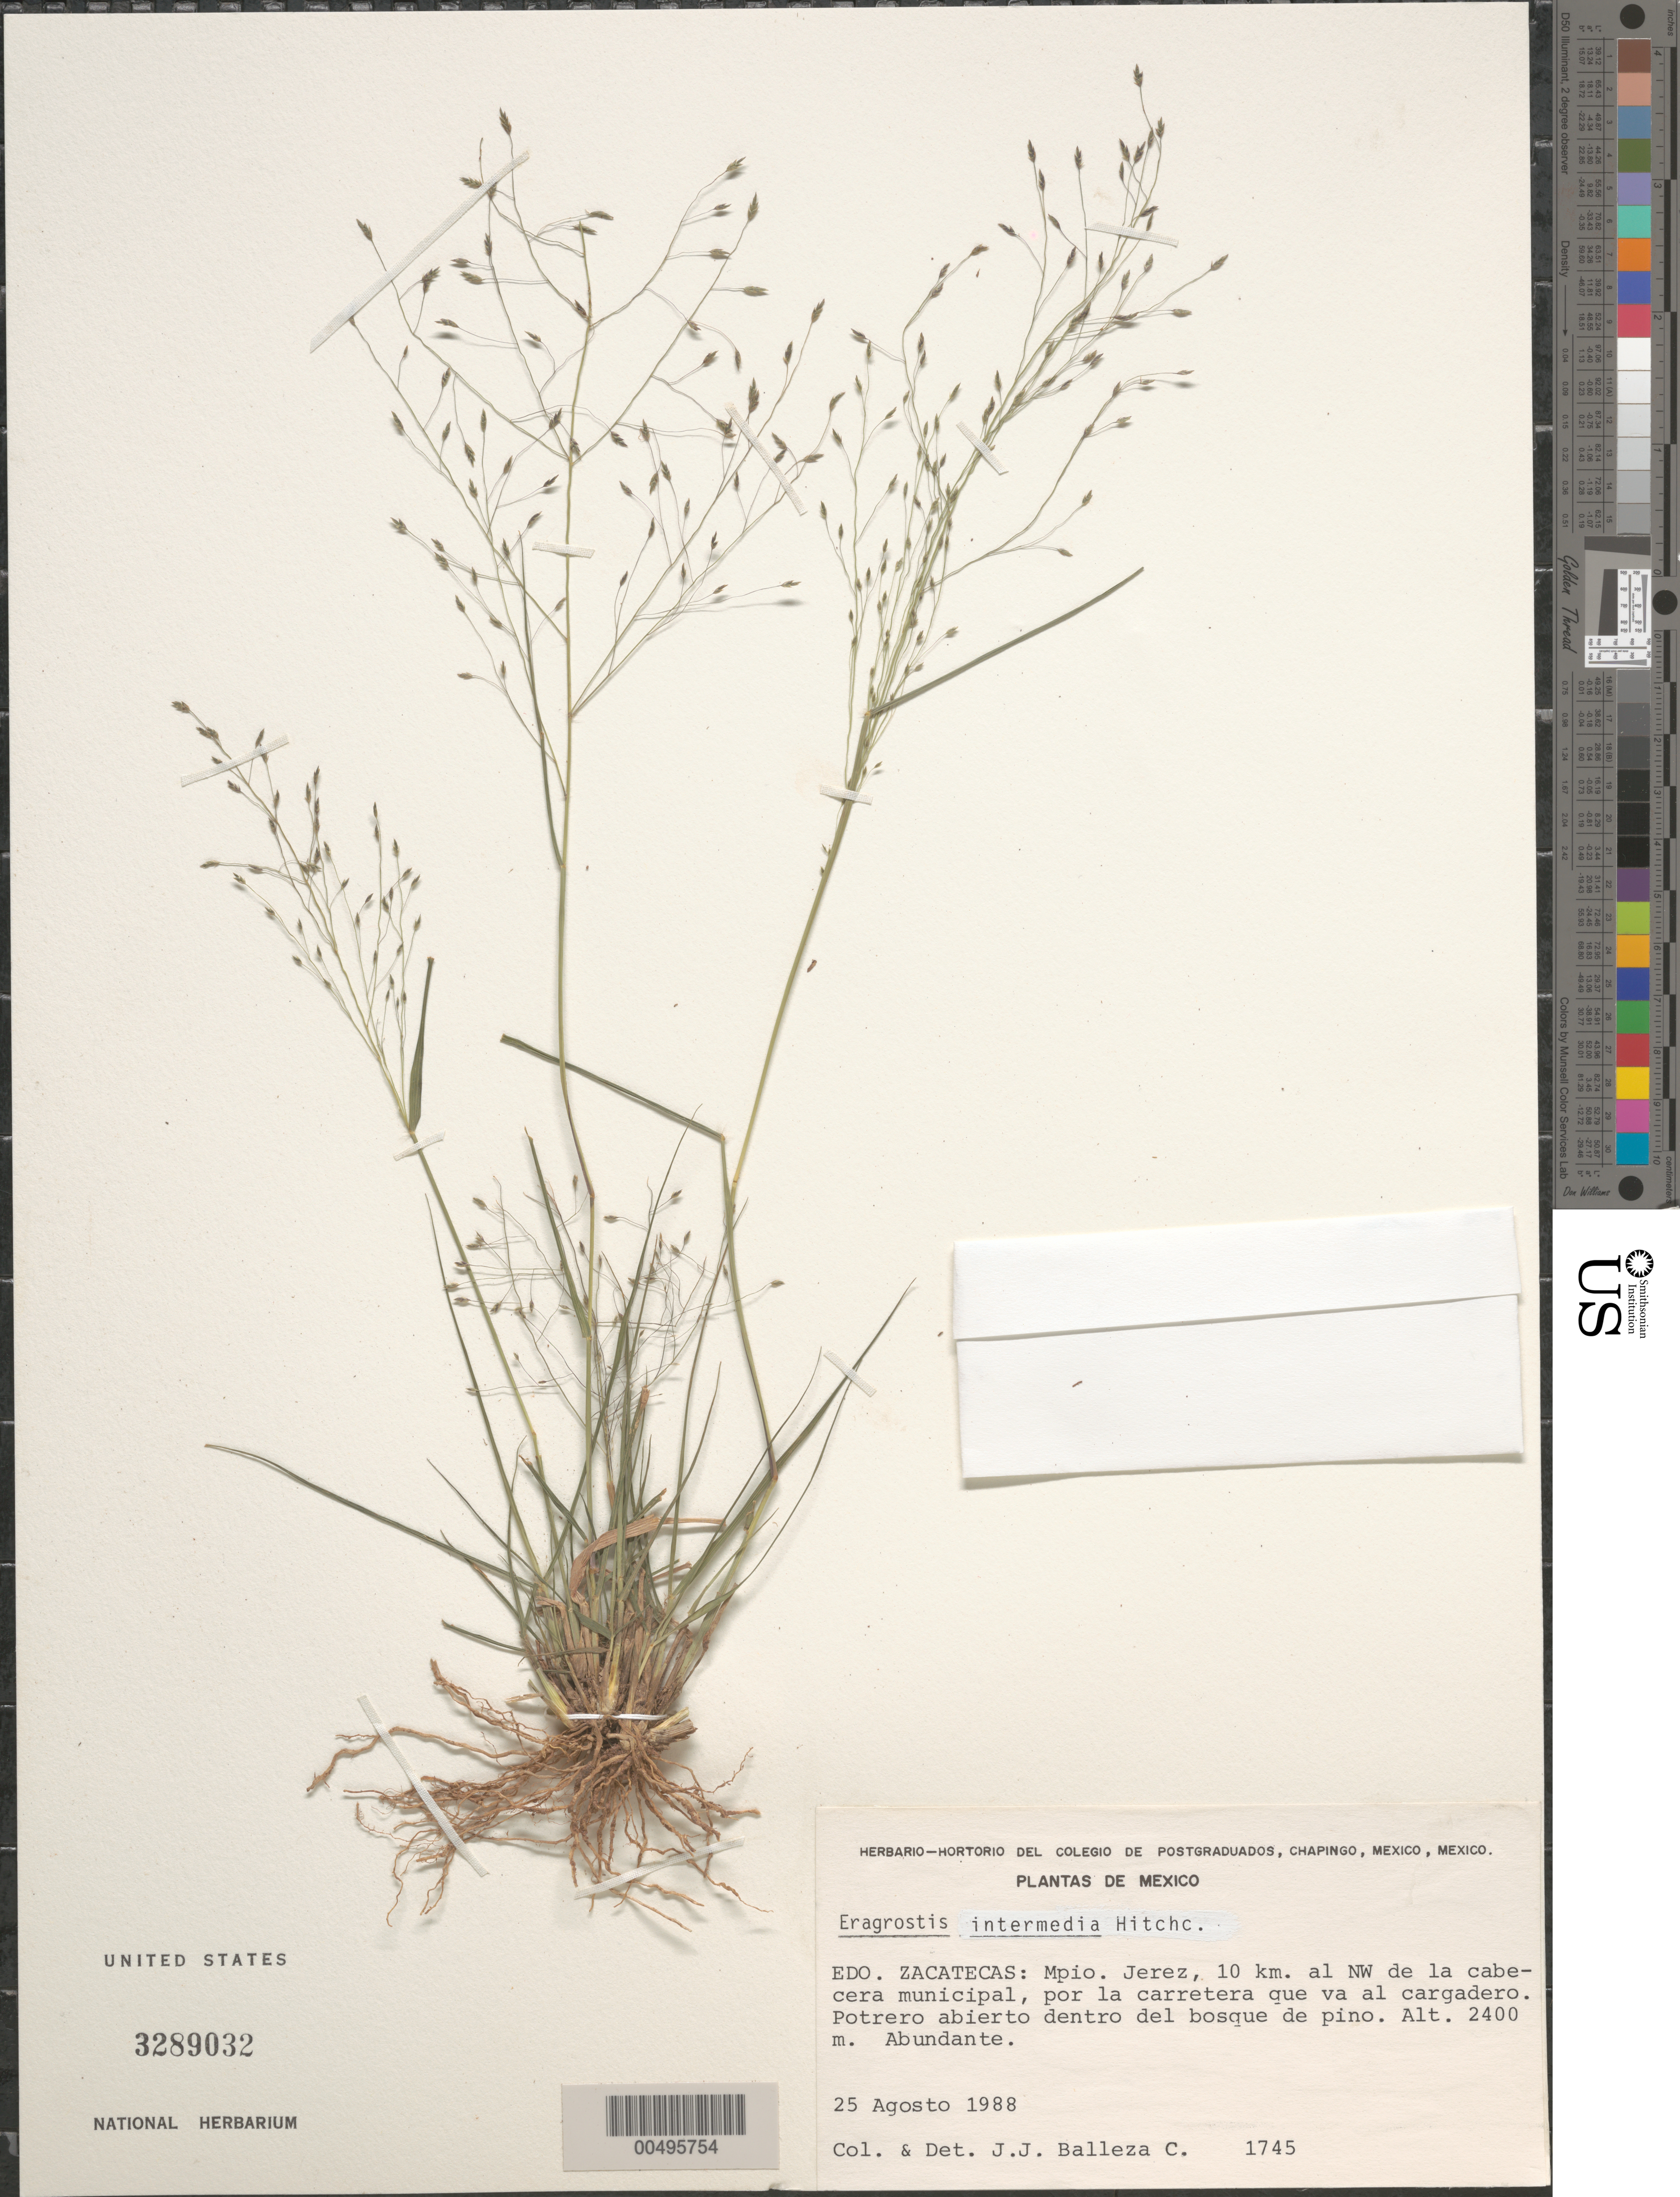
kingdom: Plantae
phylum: Tracheophyta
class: Liliopsida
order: Poales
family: Poaceae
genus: Eragrostis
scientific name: Eragrostis intermedia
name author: Hitchc.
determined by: Balleza C., J. J.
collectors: J. J. Balleza C.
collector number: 1745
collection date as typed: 25 Aug 1988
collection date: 1988-08-25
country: Mexico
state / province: Zacatecas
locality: Jerez Mun., 10 km NW of the cabecera mun., por la carretera que va al cargadero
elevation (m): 2400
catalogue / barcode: US 3289032